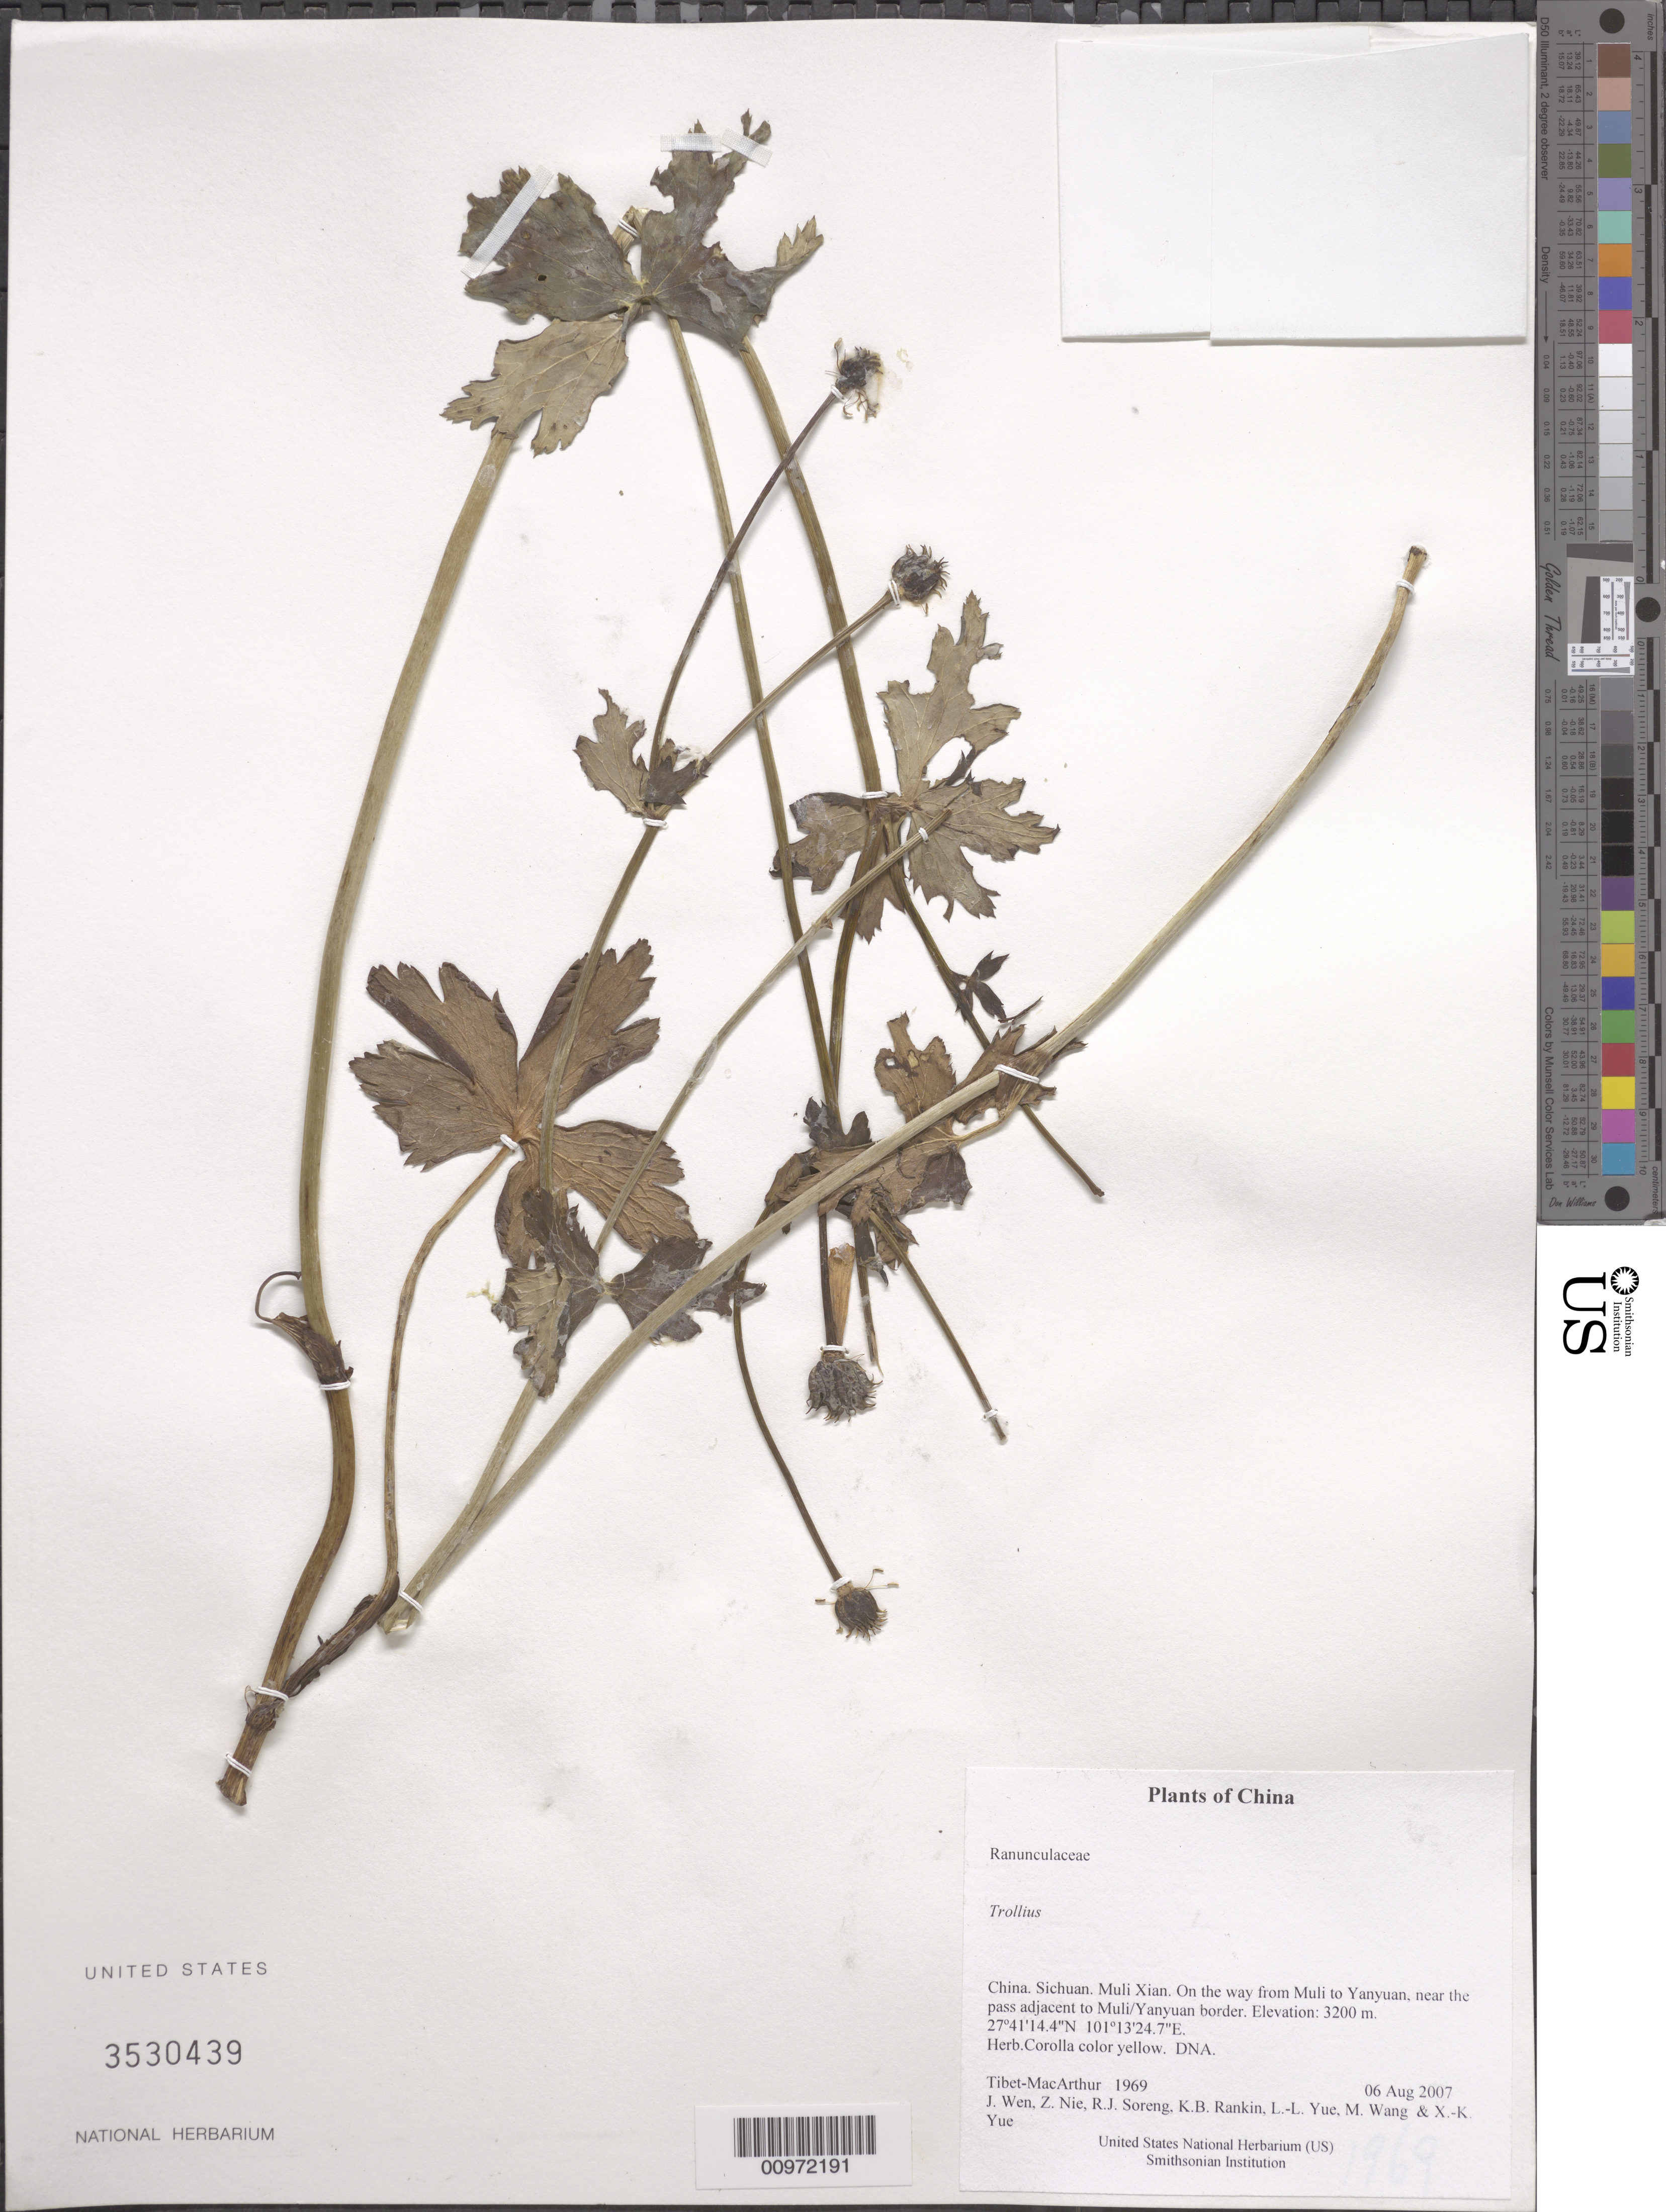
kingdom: Plantae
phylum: Tracheophyta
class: Magnoliopsida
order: Ranunculales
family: Ranunculaceae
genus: Trollius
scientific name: Trollius sp.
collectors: Tibet-MacArthur, J. Wen, Z. Nie, R. J. Soreng, K. Rankin, L. Yue, M. Wang & X. Yue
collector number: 1969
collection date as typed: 06 Aug 2007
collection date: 2007-08-06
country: China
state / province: Sichuan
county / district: Muli Xian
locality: On the way from Muli to Yanyuan, near the pass adjacent to Muli/Yanyuan border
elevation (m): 3200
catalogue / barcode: US 3530439